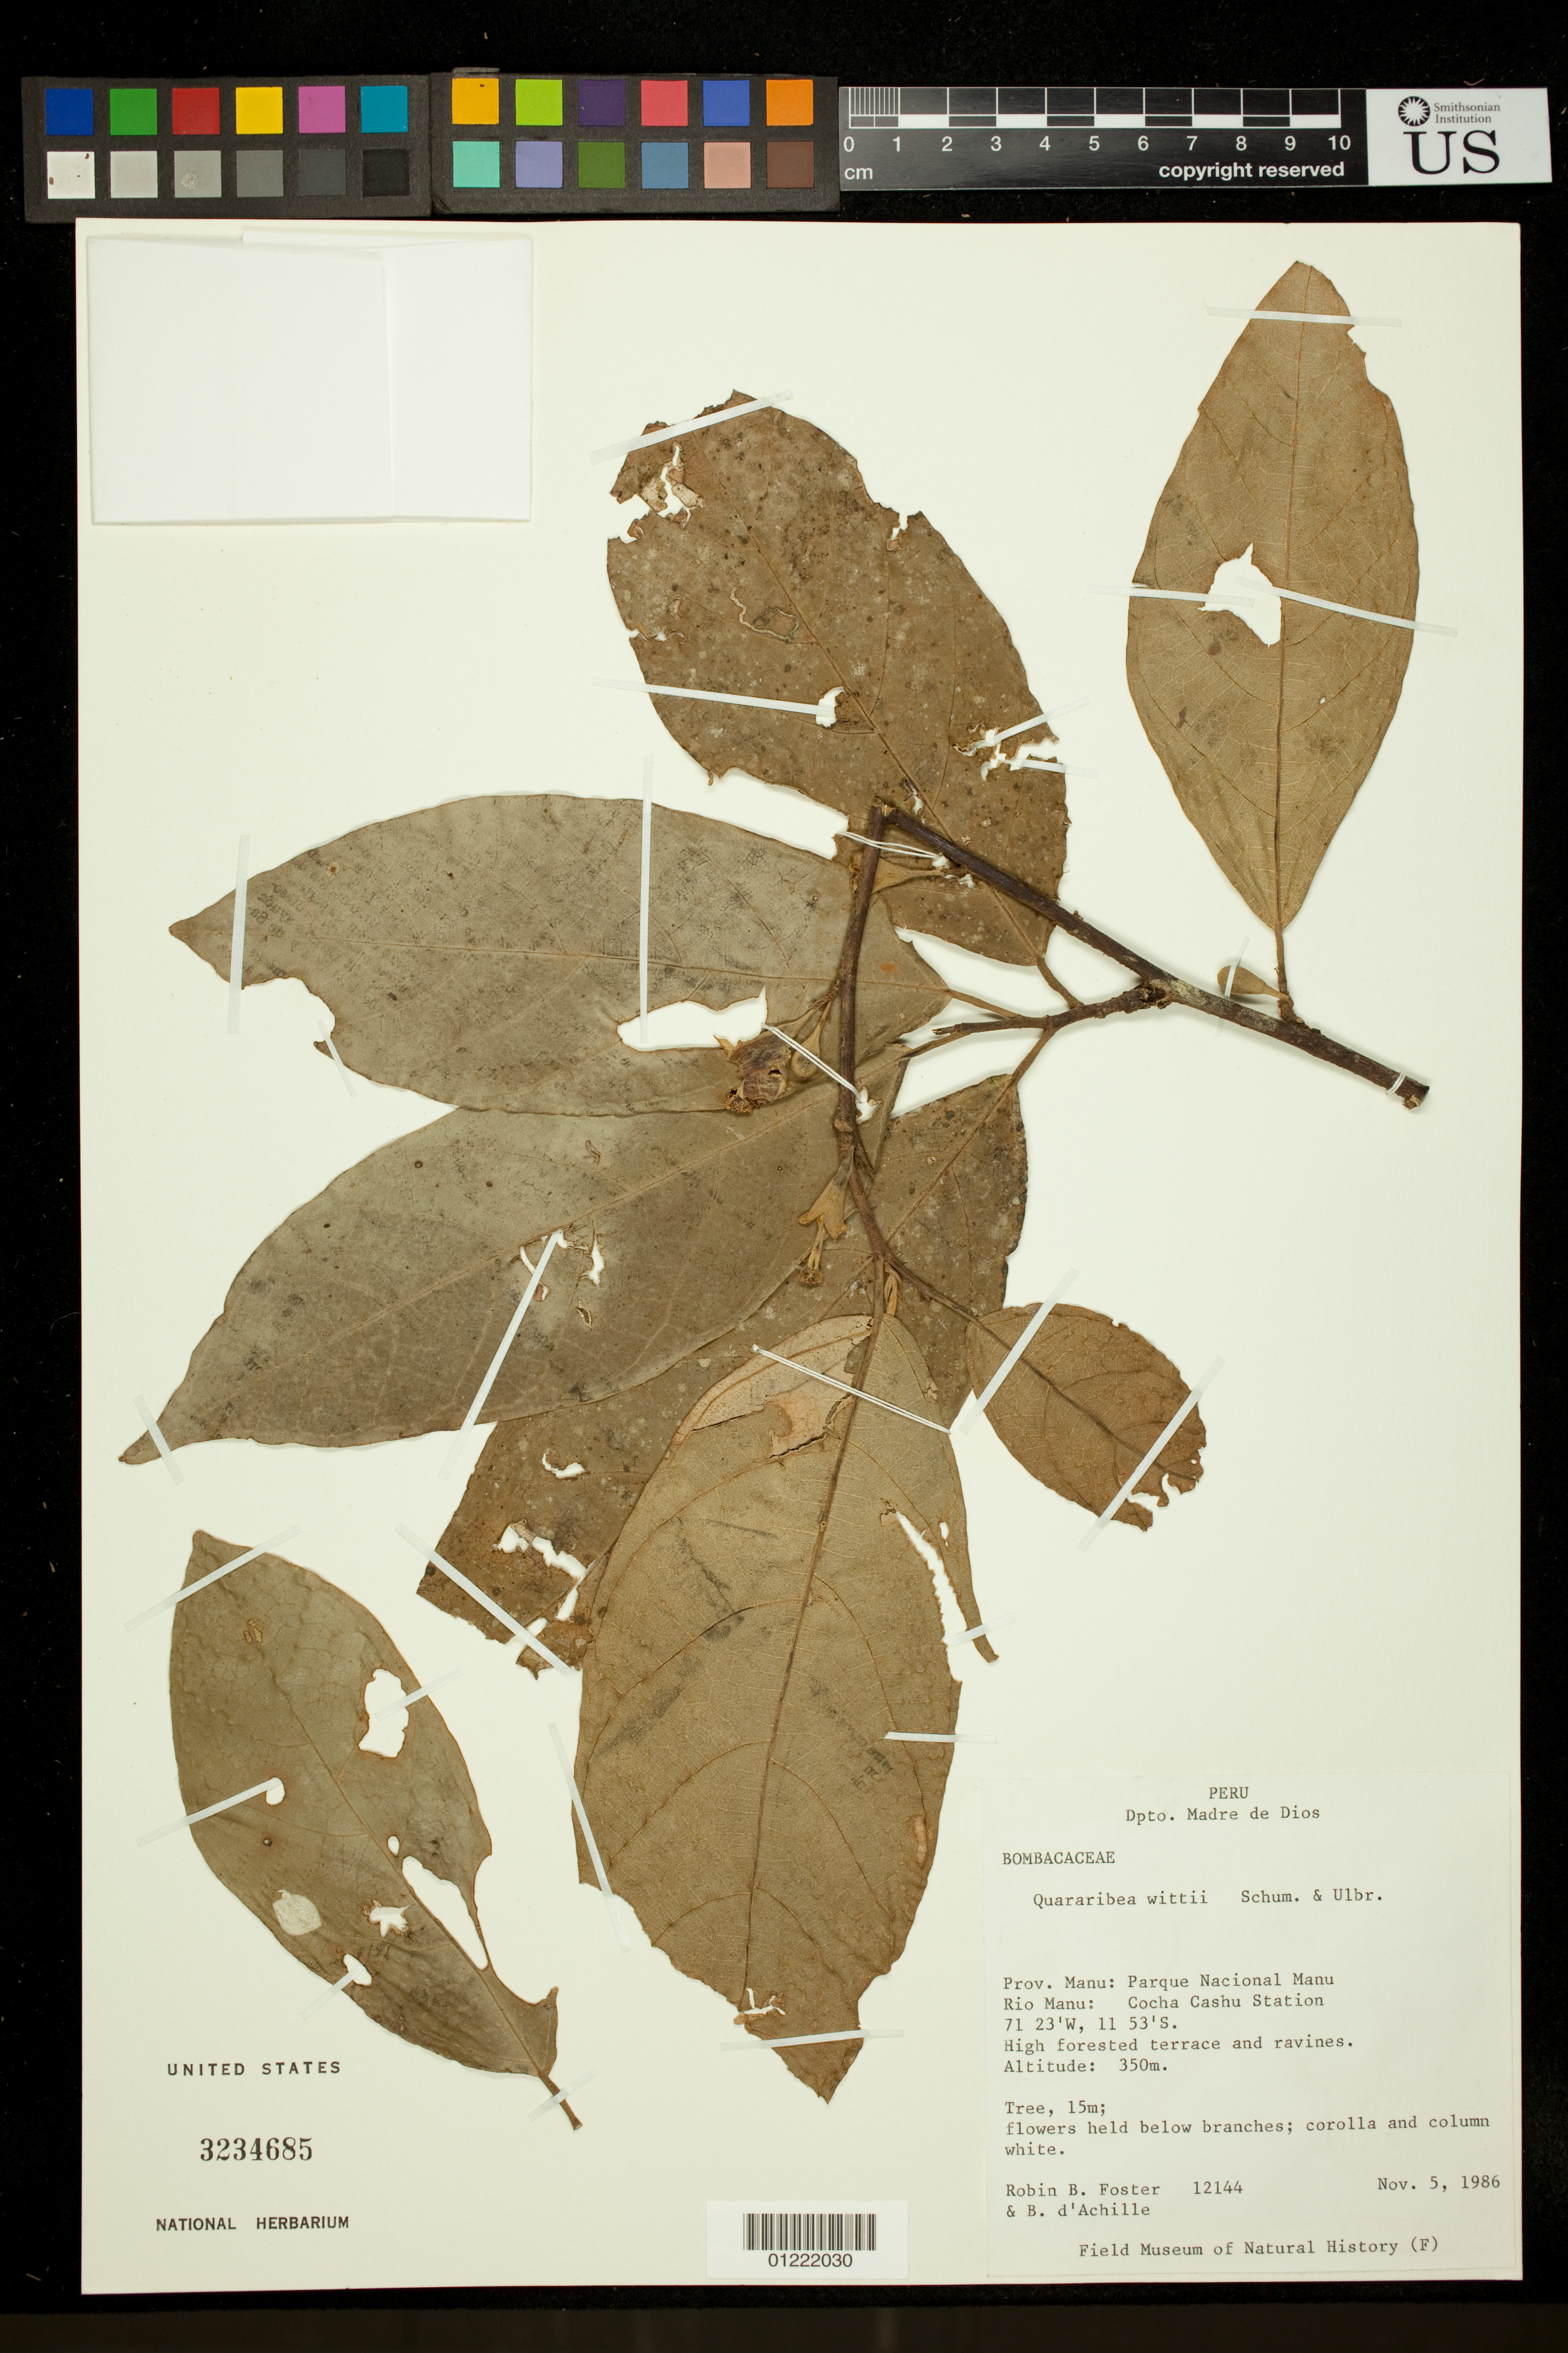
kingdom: Plantae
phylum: Tracheophyta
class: Magnoliopsida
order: Malvales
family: Malvaceae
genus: Quararibea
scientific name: Quararibea wittii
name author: K. Schum. & Ulbr.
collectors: R. B. Foster & B. d'Achille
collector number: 12144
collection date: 1986-11-05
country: Peru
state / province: Madre de Dios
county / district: Manú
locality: Prov. Manu: Parque Nacional Manu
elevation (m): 350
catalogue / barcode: US 3234685